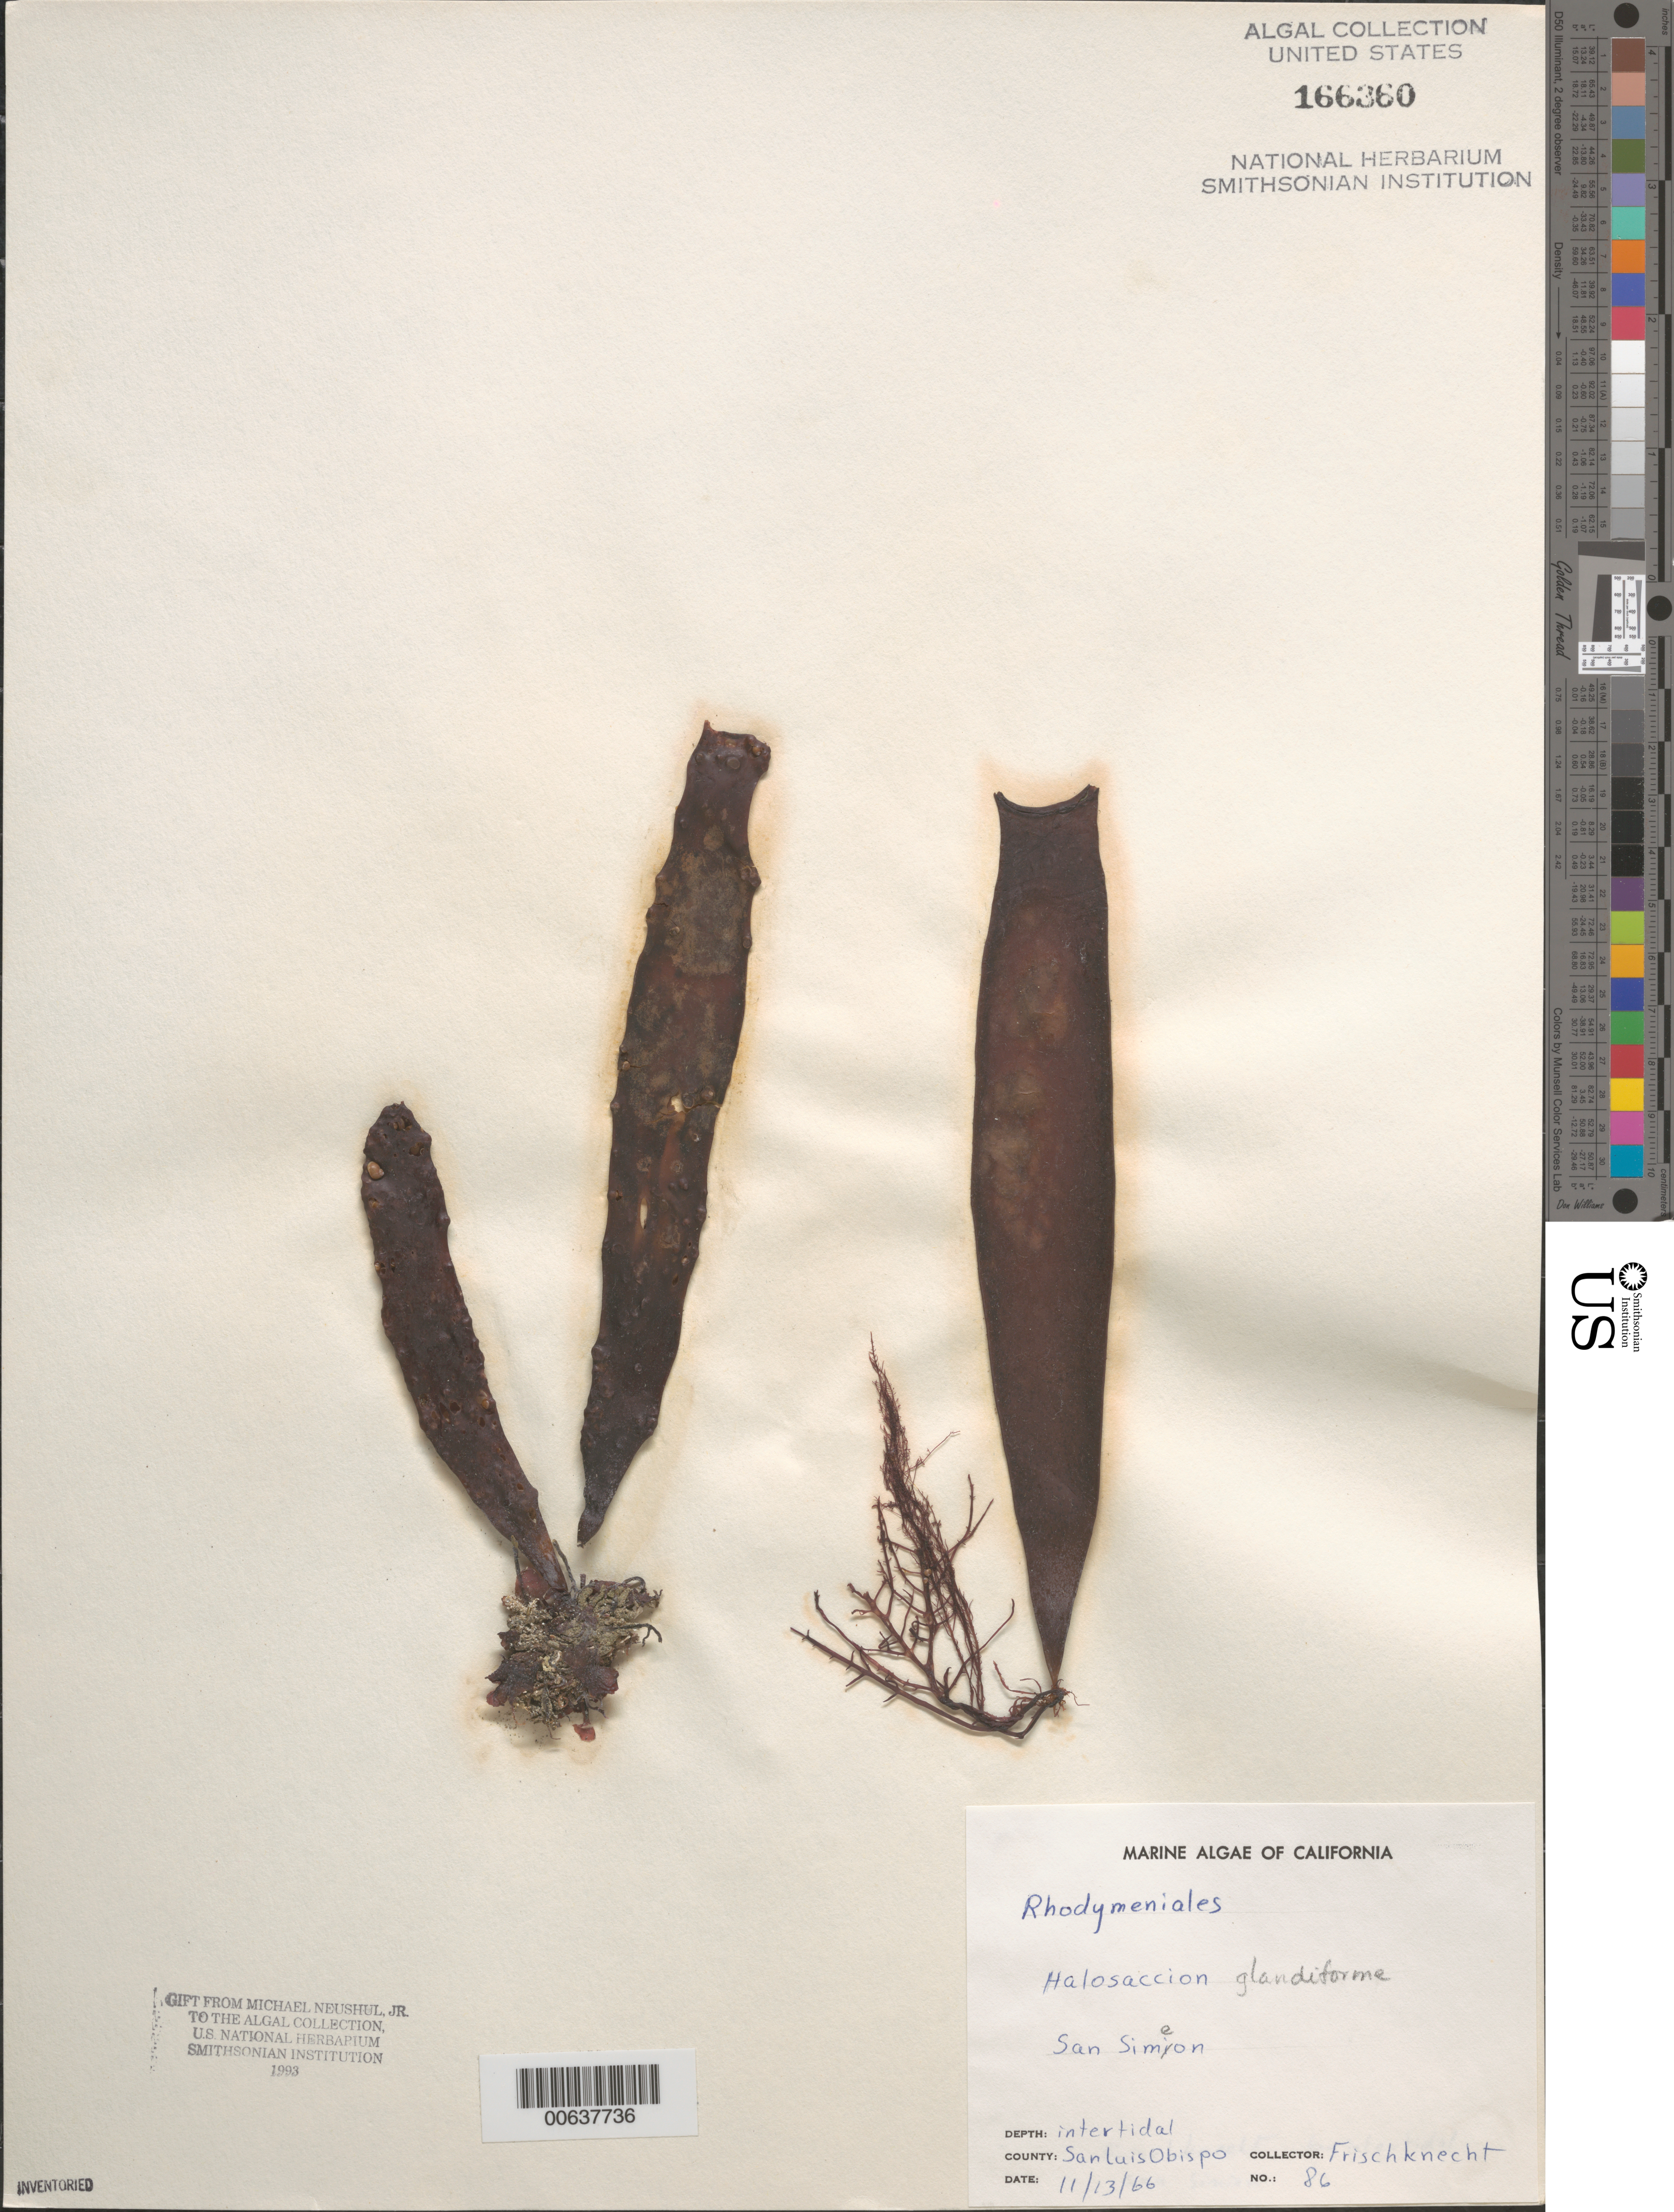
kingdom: Plantae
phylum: Rhodophyta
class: Florideophyceae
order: Palmariales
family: Palmariaceae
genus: Halosaccion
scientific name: Halosaccion glandiforme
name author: (S.G. Gmel.) Rupr.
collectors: -. Frischknecht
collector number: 86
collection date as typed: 13 Nov 1966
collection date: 1966-11-13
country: United States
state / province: California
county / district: San Luis Obispo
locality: San Simeon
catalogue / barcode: US 166360